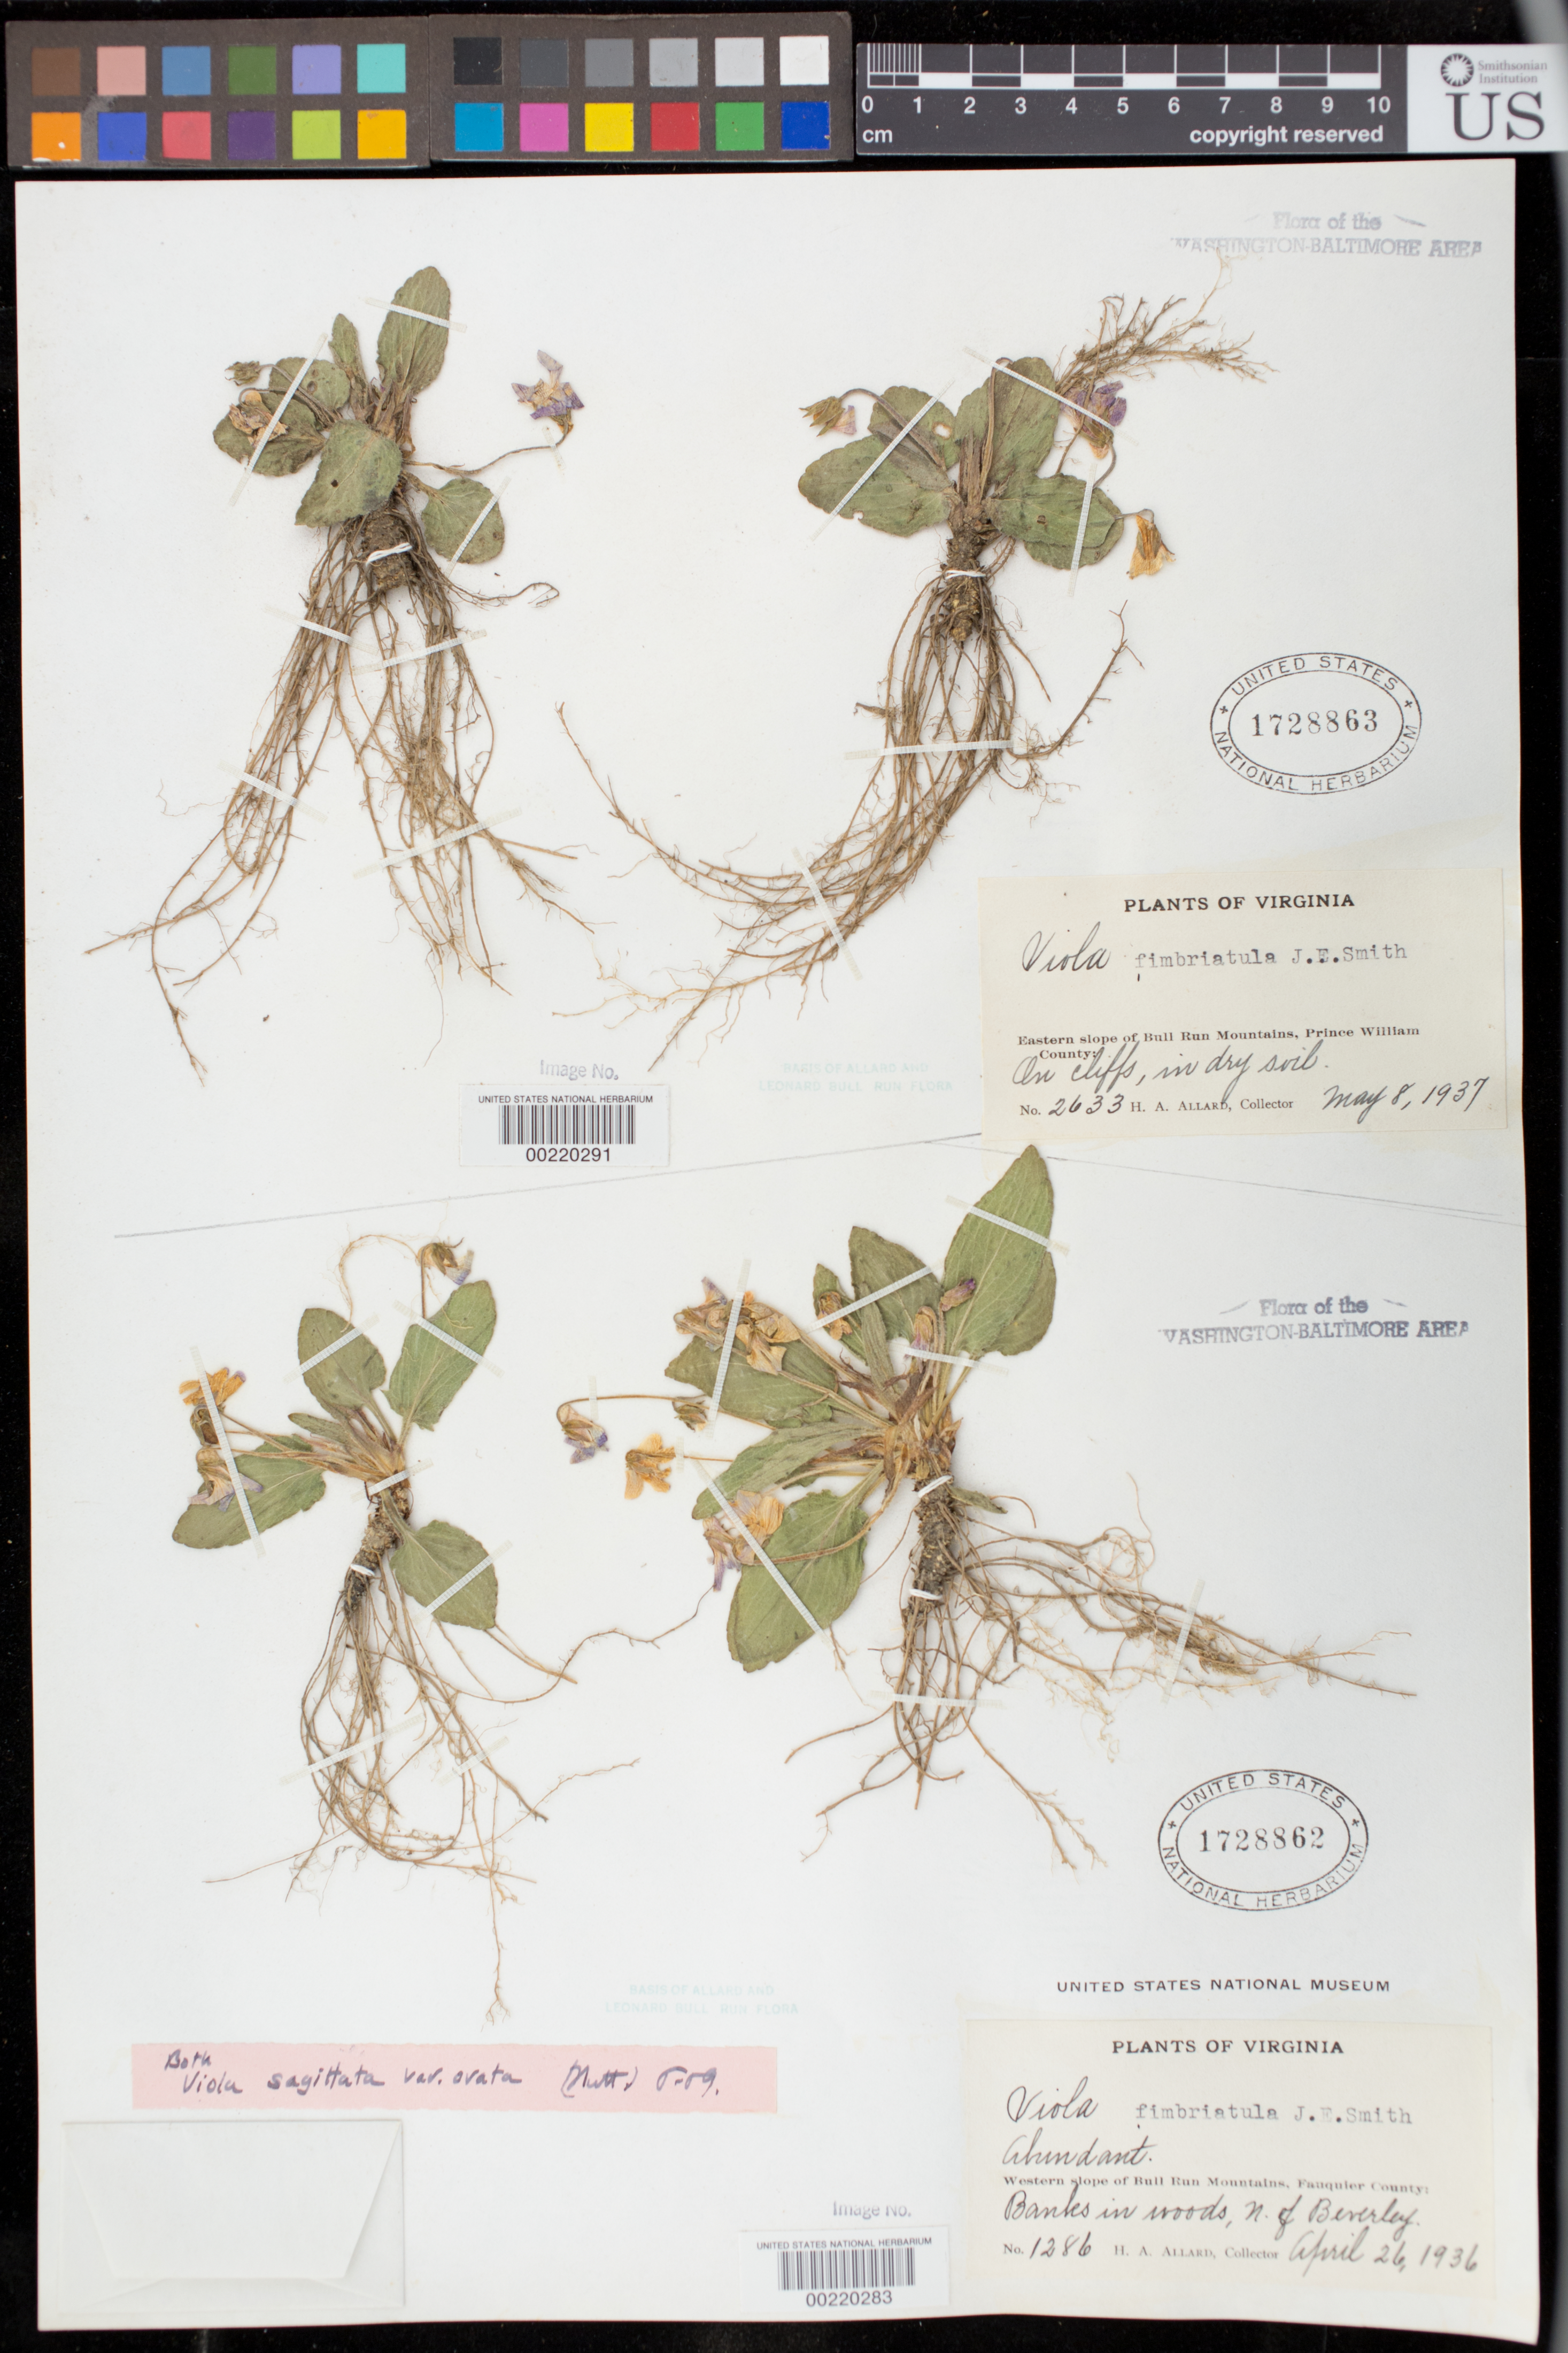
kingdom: Plantae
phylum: Tracheophyta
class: Magnoliopsida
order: Malpighiales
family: Violaceae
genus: Viola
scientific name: Viola sagittata var. ovata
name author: (Nutt.) Torr. & A. Gray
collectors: H. A. Allard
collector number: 2633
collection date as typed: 08 May 1937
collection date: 1937-05-08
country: United States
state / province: Virginia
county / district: Prince William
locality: Eastern slope of Bull Run Mountains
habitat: on cliffs, in dry soil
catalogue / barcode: US 1728863